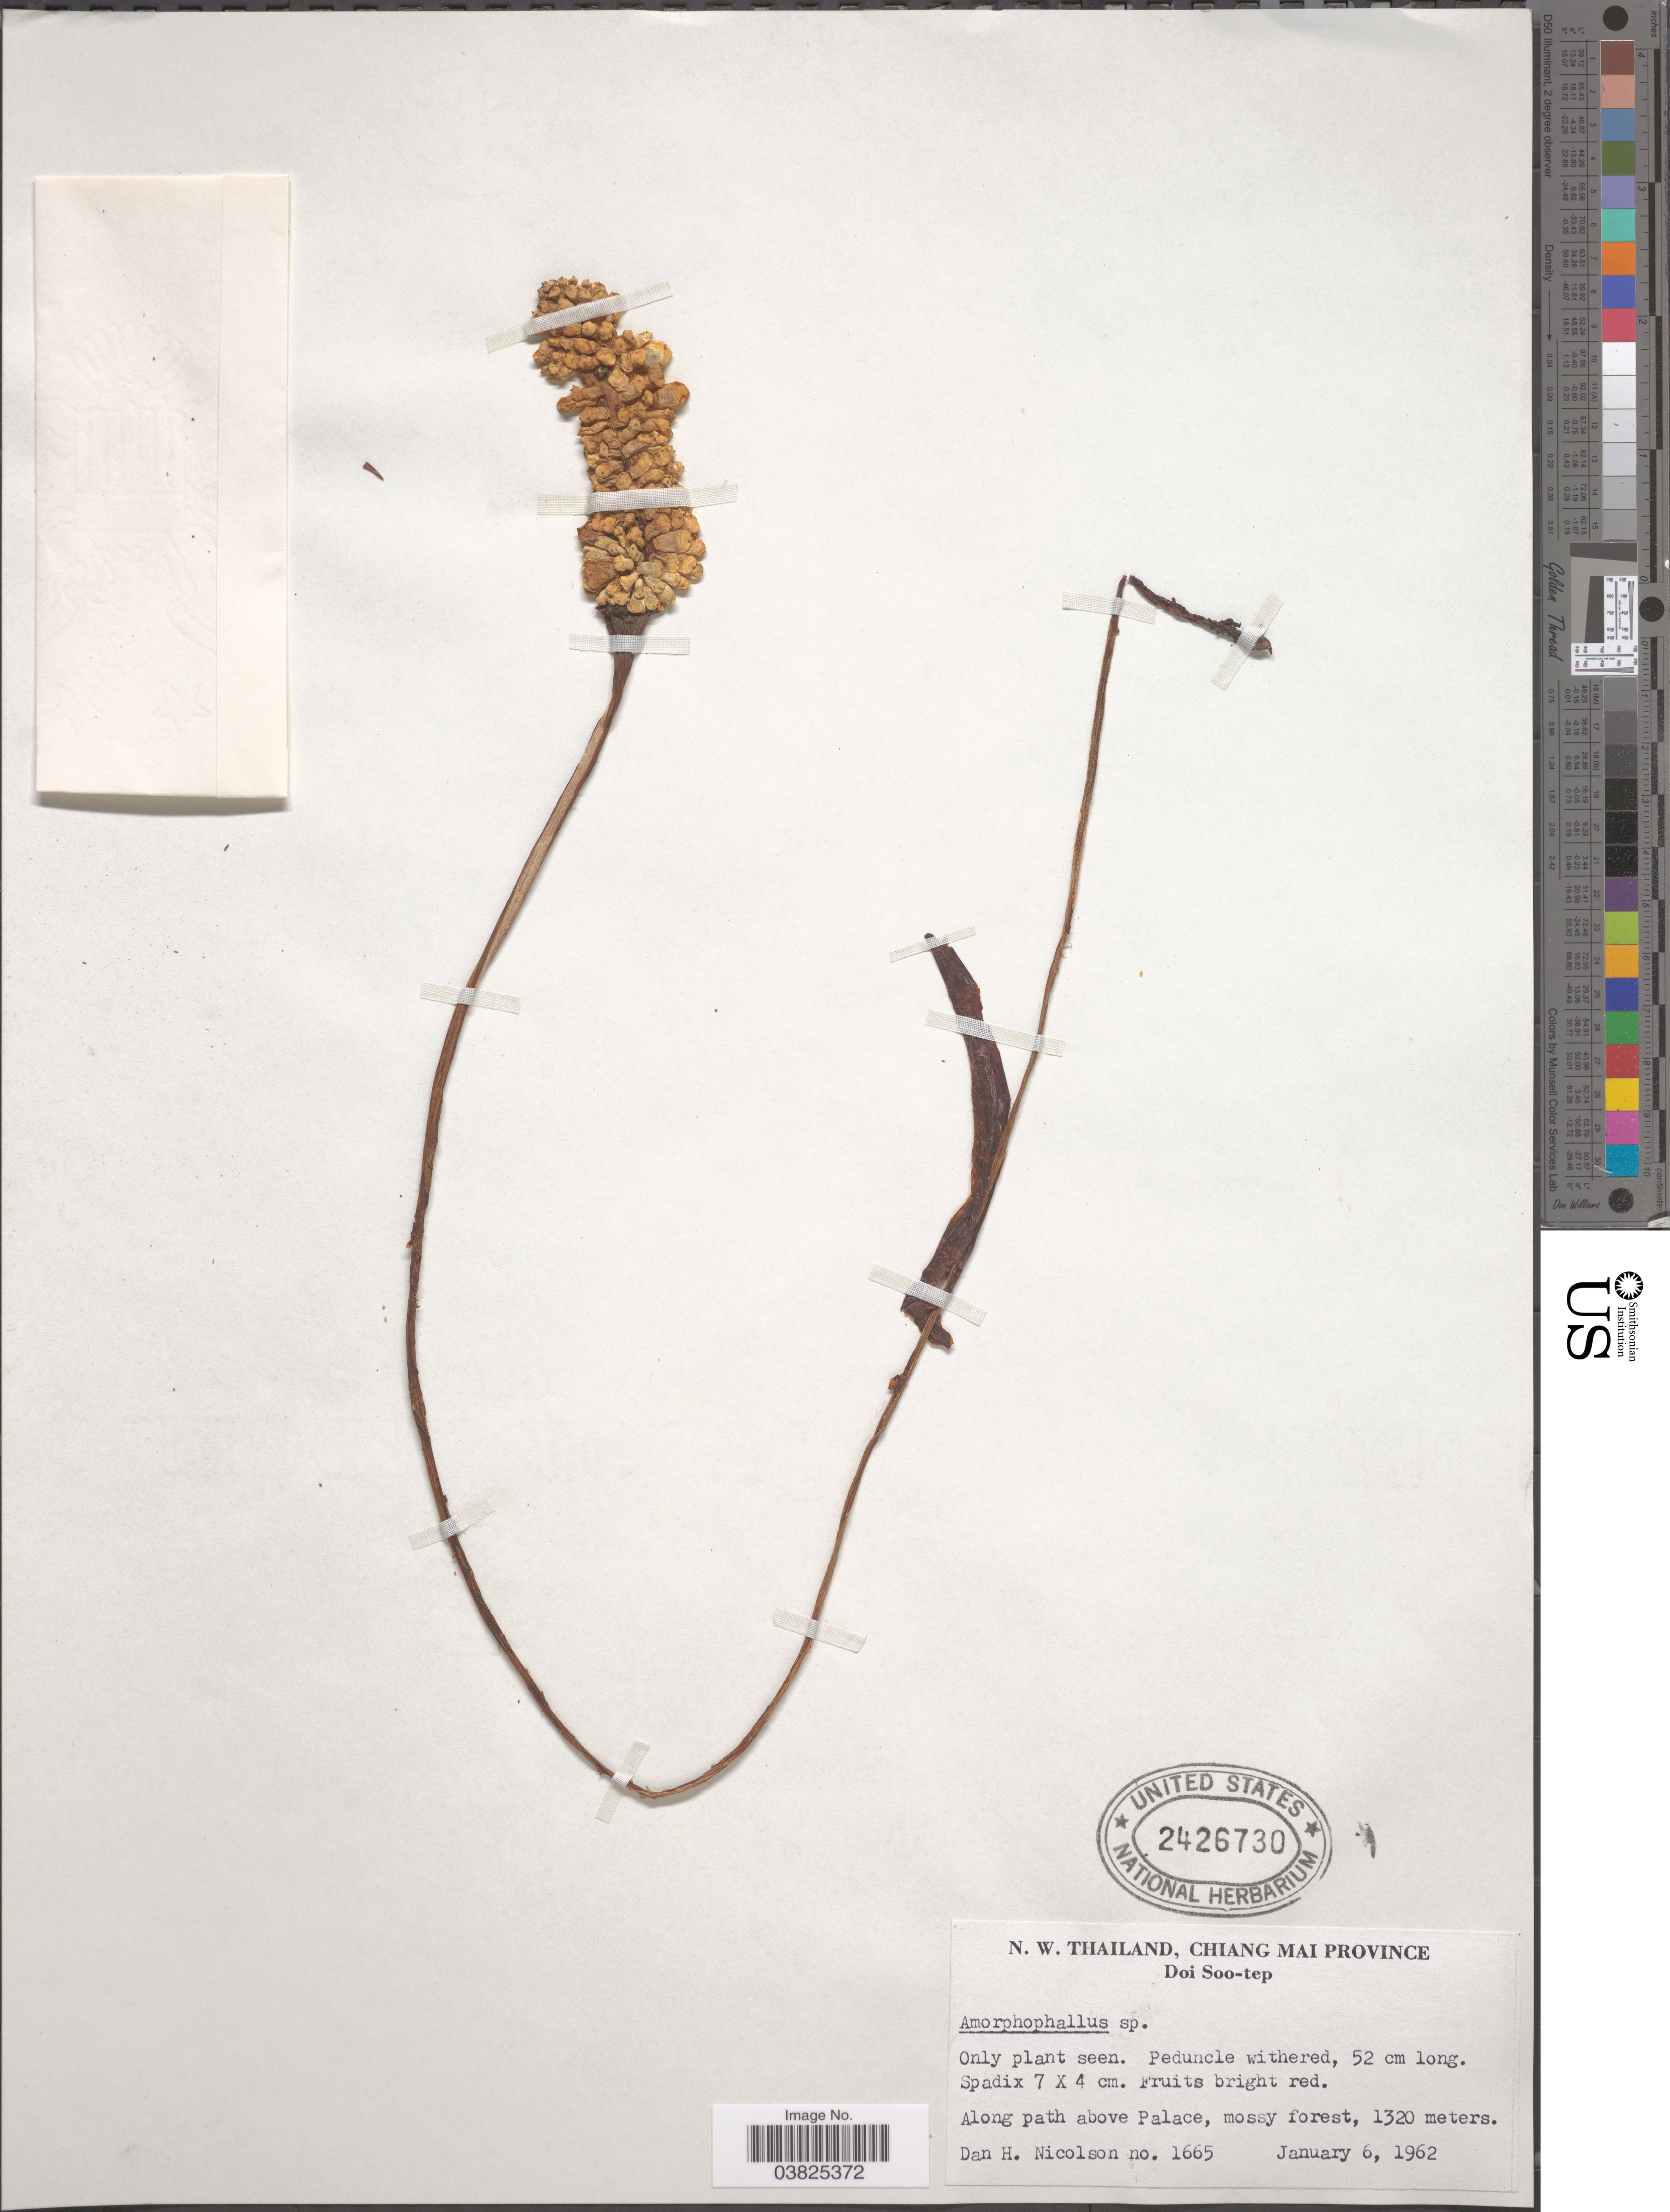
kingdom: Plantae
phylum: Tracheophyta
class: Liliopsida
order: Alismatales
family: Araceae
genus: Amorphophallus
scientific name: Amorphophallus sp.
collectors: D. H. Nicolson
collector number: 1665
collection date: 1962-01-06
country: Thailand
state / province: Chiang Mai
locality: N. W. Thailand. Doi Soo-tep. Along path above Palace.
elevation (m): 1320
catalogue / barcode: US 2426730